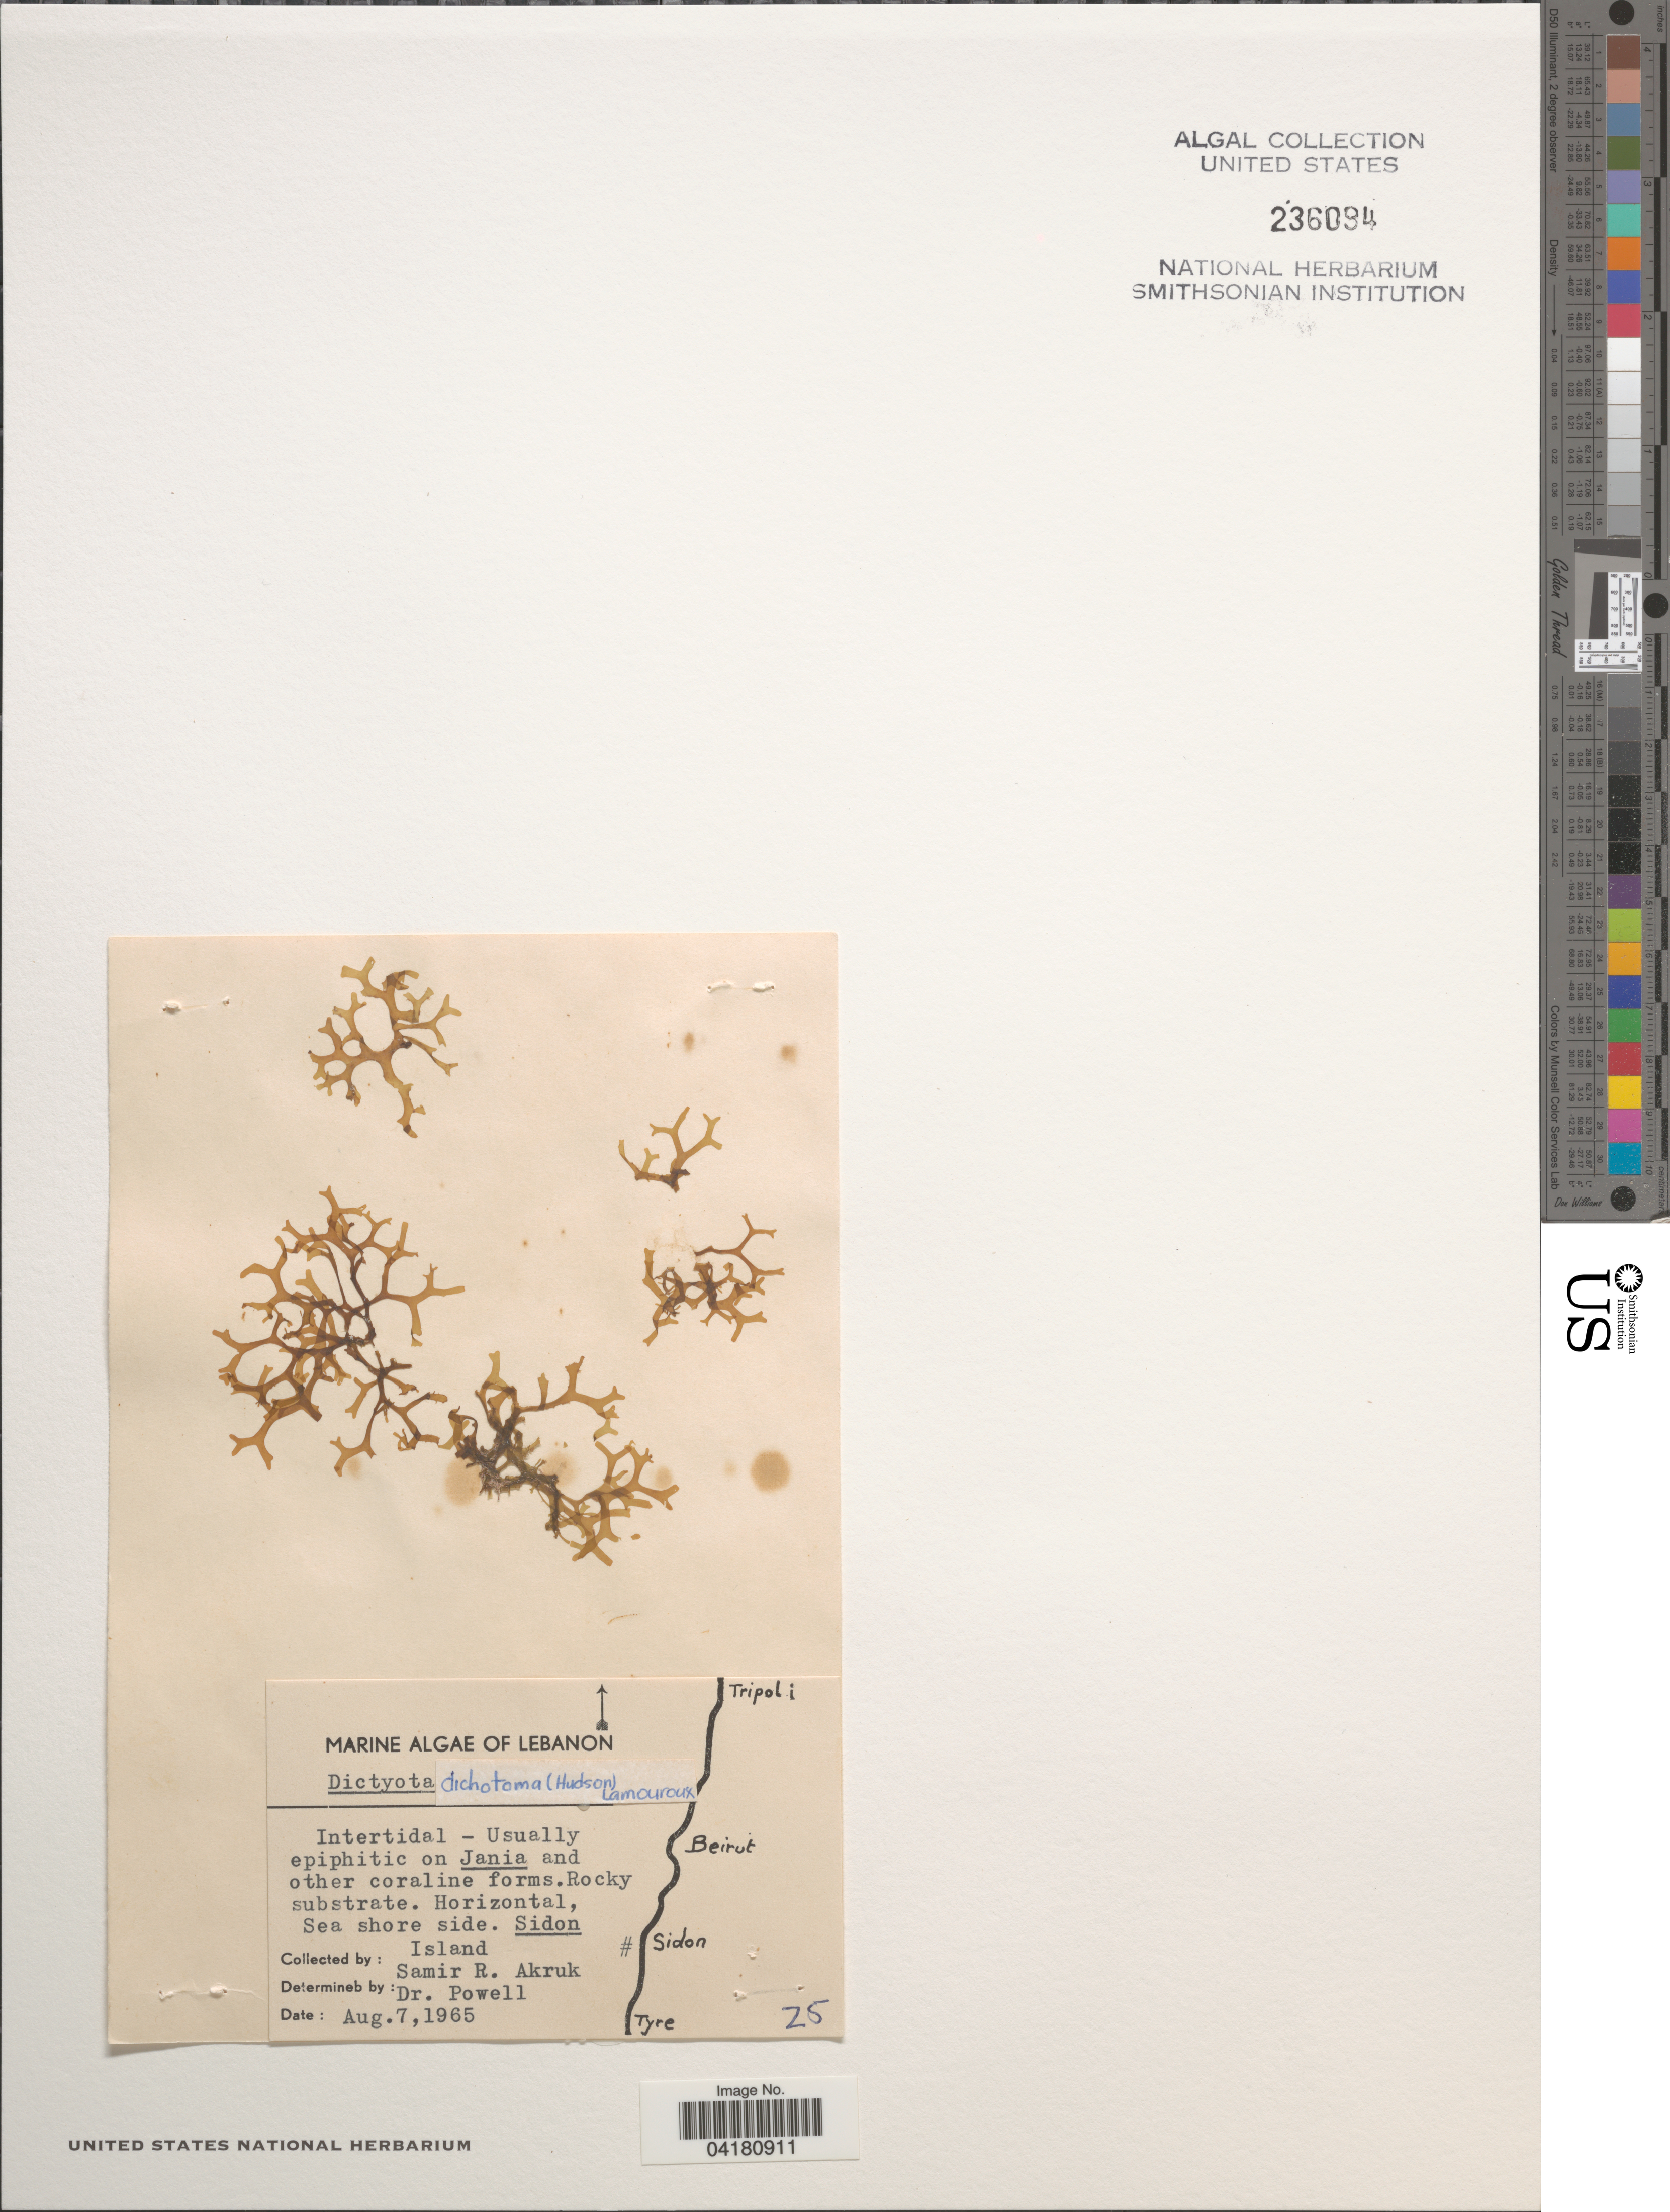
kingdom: Chromista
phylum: Ochrophyta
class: Phaeophyceae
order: Dictyotales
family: Dictyotaceae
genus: Dictyota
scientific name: Dictyota dichotoma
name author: (Huds.) J.V.Lamouroux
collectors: S. Akruk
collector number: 25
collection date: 1965-08-07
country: Lebanon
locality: Sea shore side. Sidon Island.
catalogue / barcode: US 236094